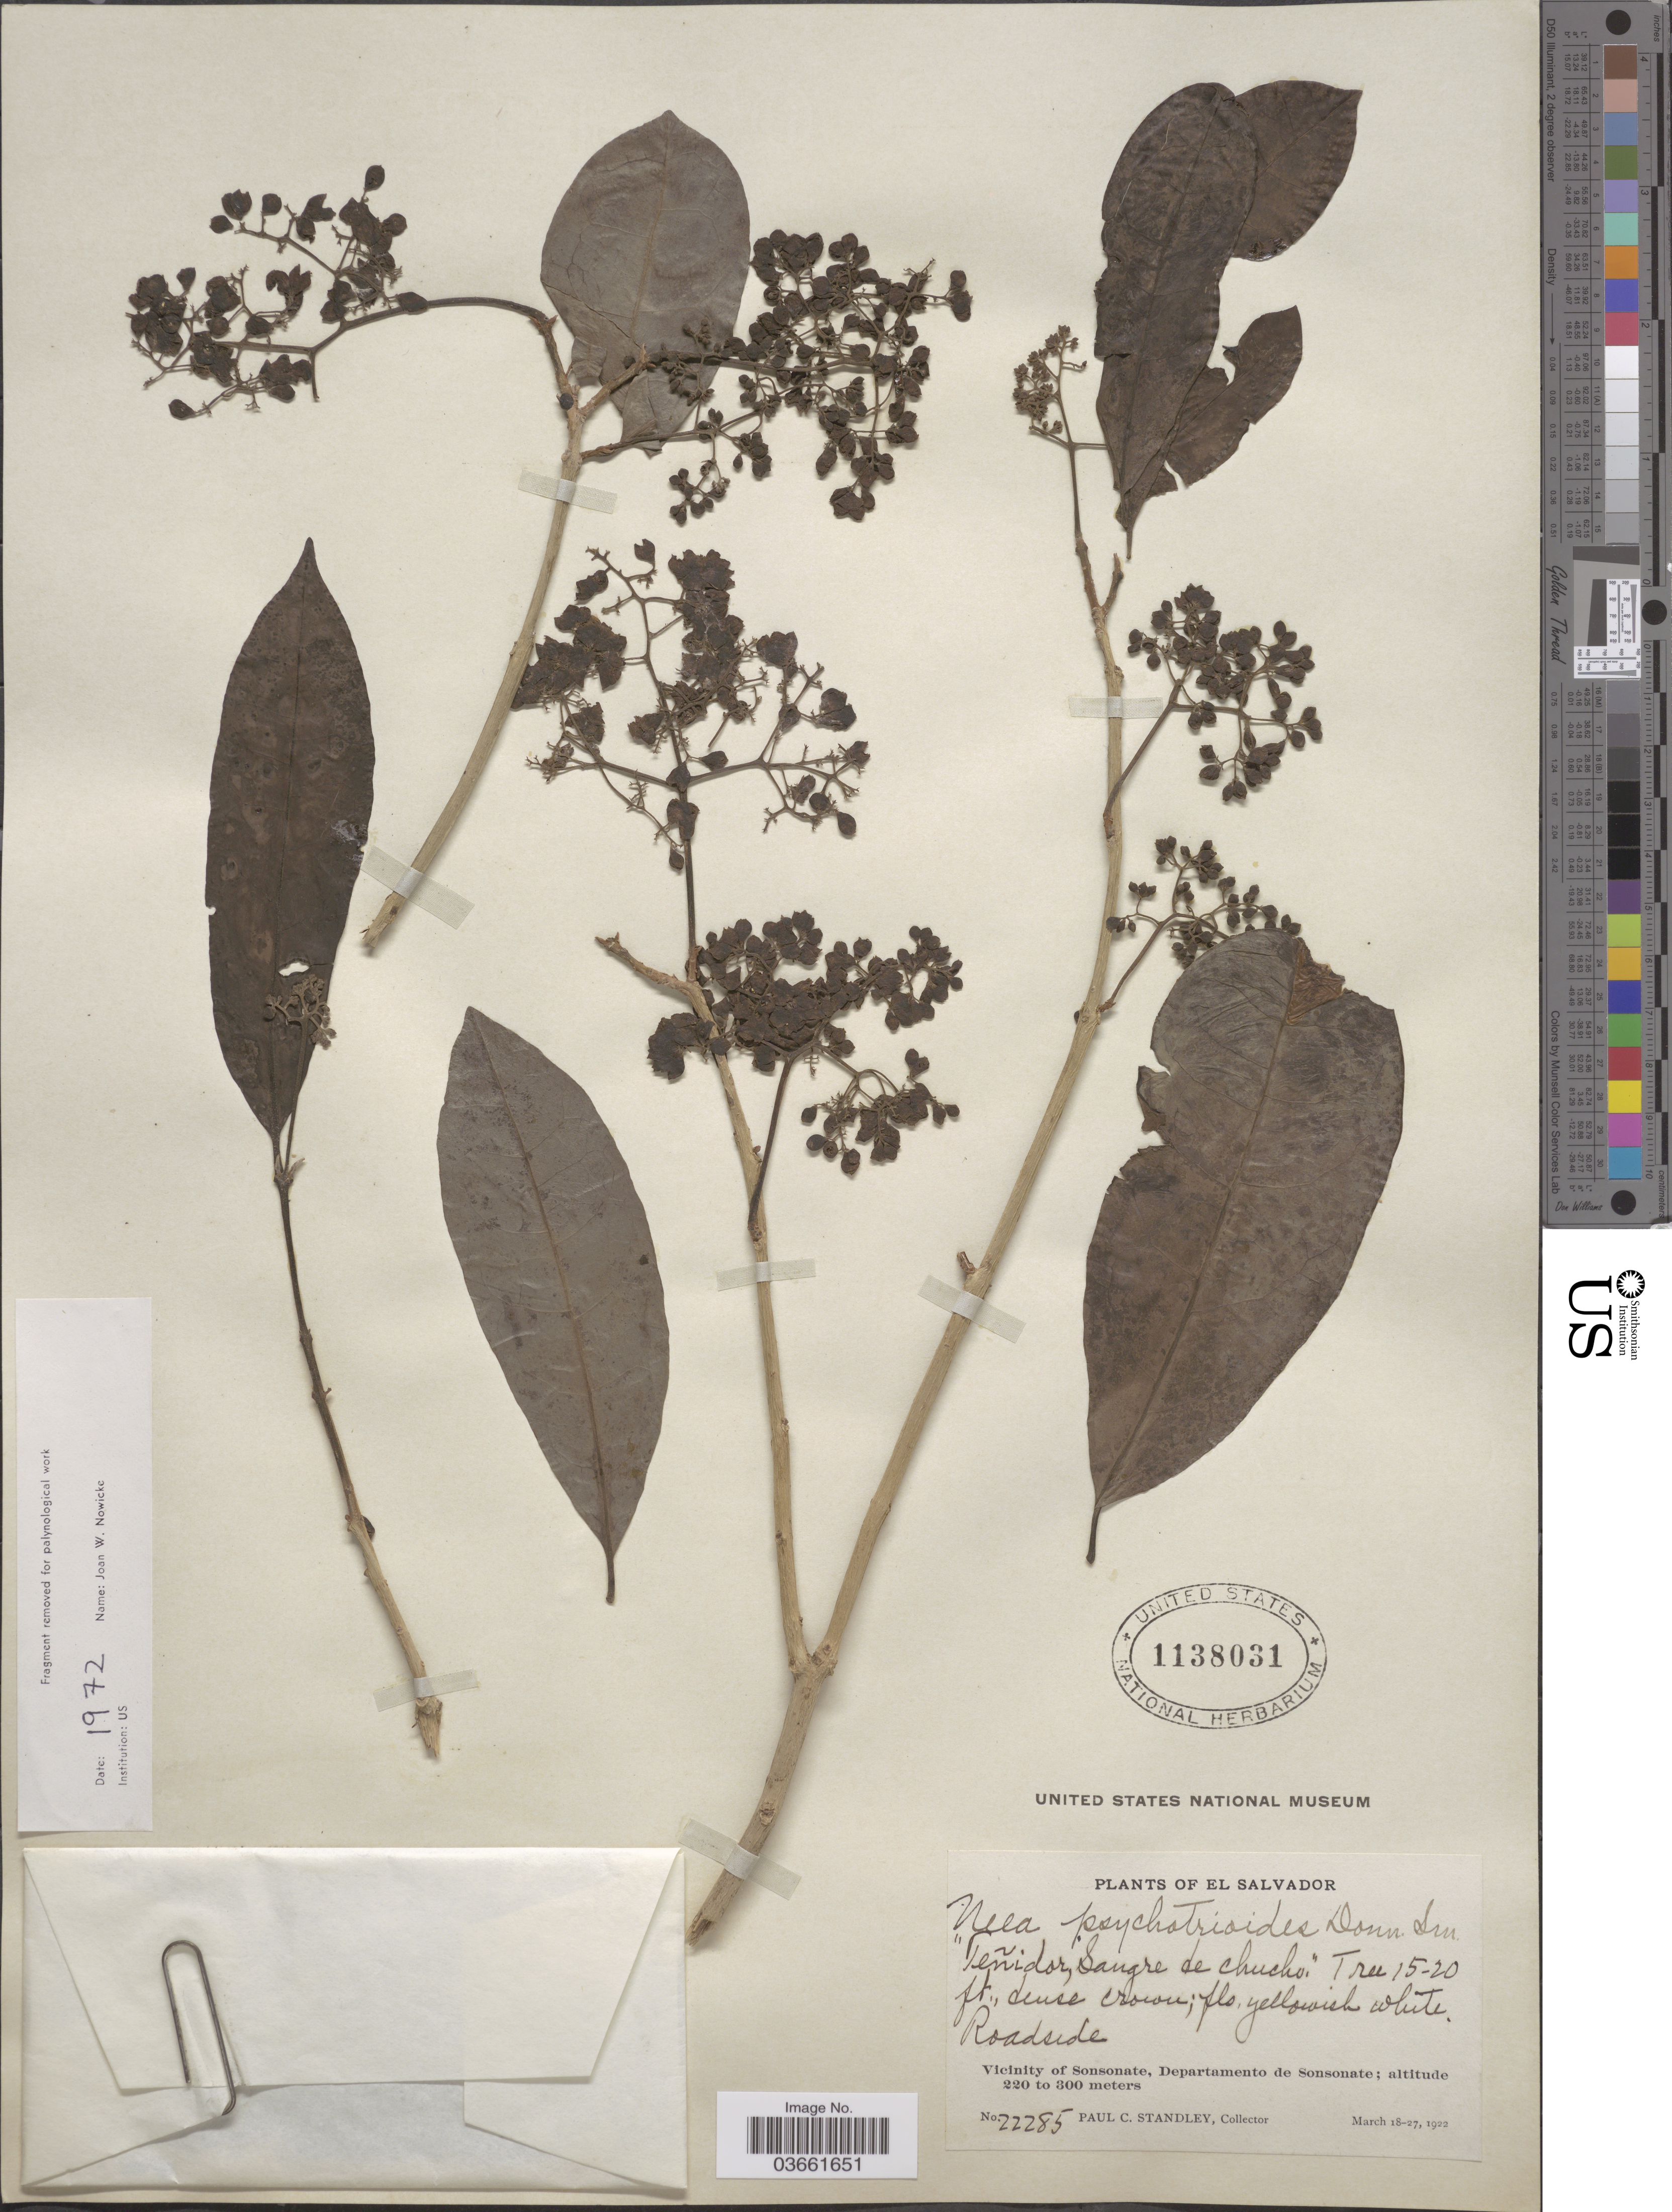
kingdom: Plantae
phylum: Tracheophyta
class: Magnoliopsida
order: Caryophyllales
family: Nyctaginaceae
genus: Neea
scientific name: Neea psychotrioides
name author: Donn. Sm.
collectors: P. C. Standley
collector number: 22285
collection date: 1922-03-18/1922-03-27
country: El Salvador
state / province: Sonsonate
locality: Roadside, Vicinity of Sonsonate, Departamento de Sonsonate.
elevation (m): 220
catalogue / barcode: US 1138031